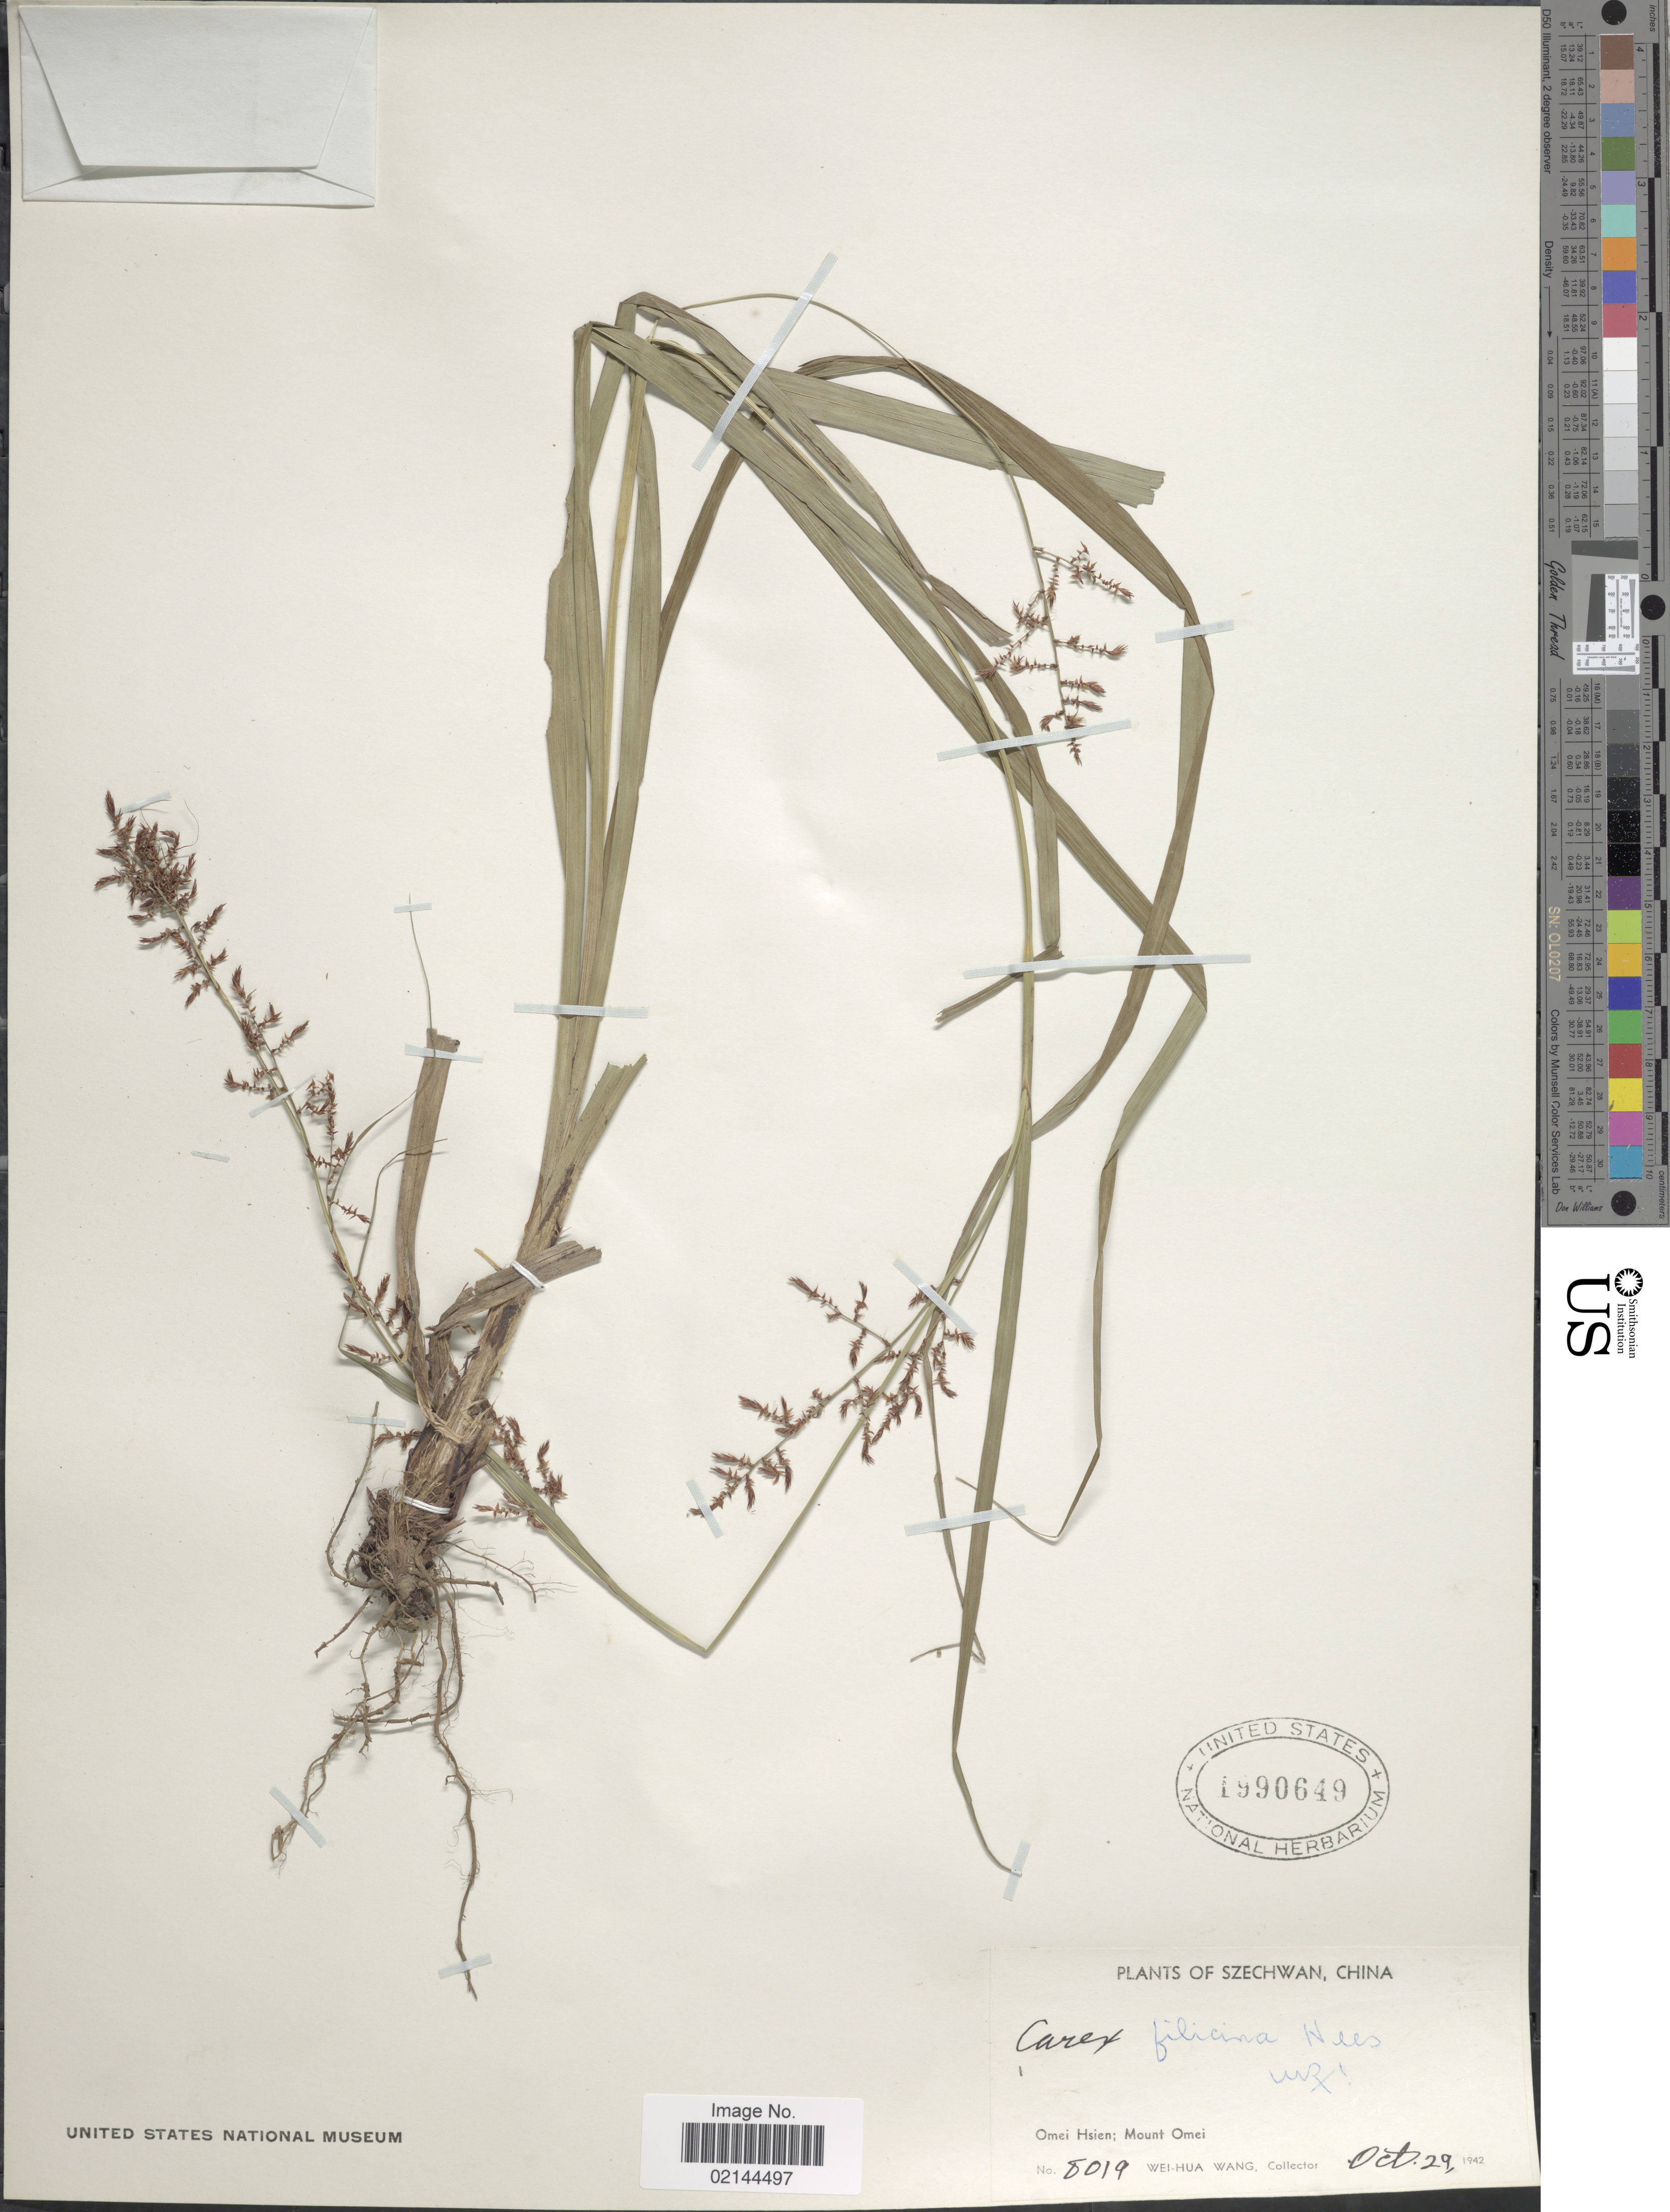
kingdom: Plantae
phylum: Tracheophyta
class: Liliopsida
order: Poales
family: Cyperaceae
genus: Carex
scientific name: Carex filicina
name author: Nees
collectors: W. Wang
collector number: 8019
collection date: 1942-10-29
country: China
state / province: Sichuan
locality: Szechwan. Omei Hsien; Mount Omei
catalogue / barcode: US 1990649